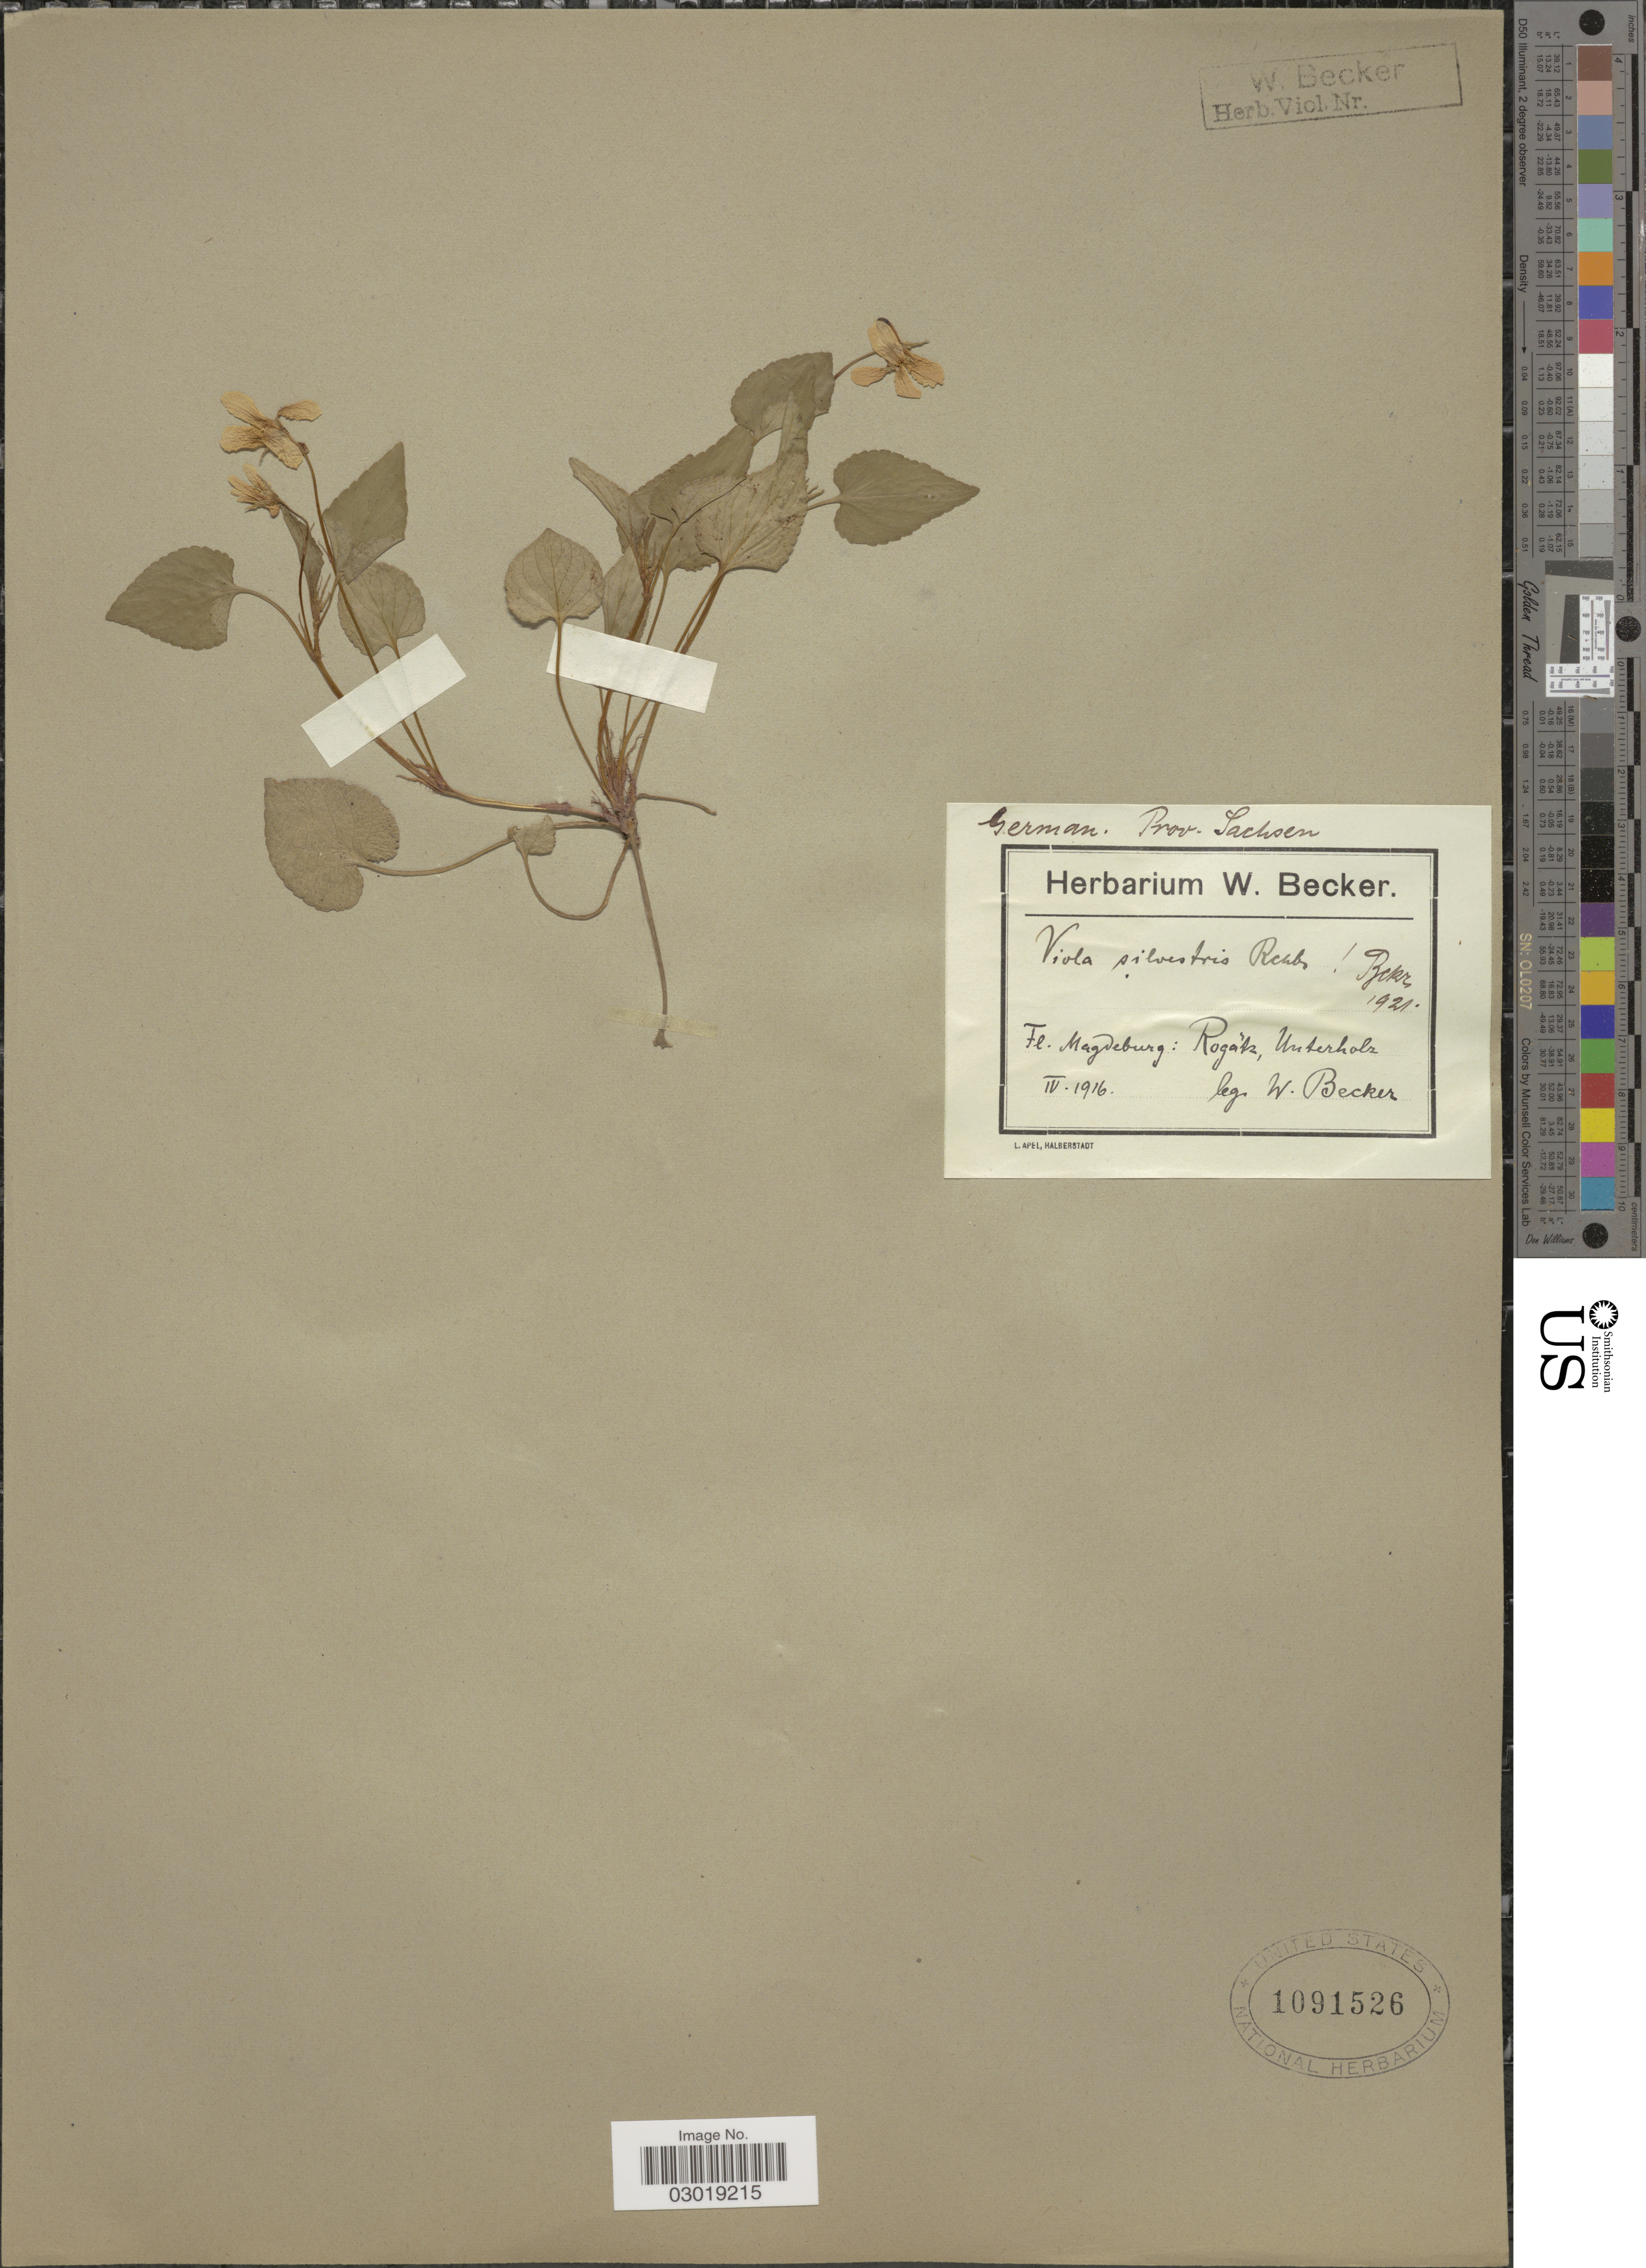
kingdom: Plantae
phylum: Tracheophyta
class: Magnoliopsida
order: Malpighiales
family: Violaceae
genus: Viola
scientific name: Viola sylvestris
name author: Lam.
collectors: W. Becker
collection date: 1916-04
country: Germany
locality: German. Prov. Sachsen, Magdeburg: Rogätz, Unterholz.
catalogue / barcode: US 1091526